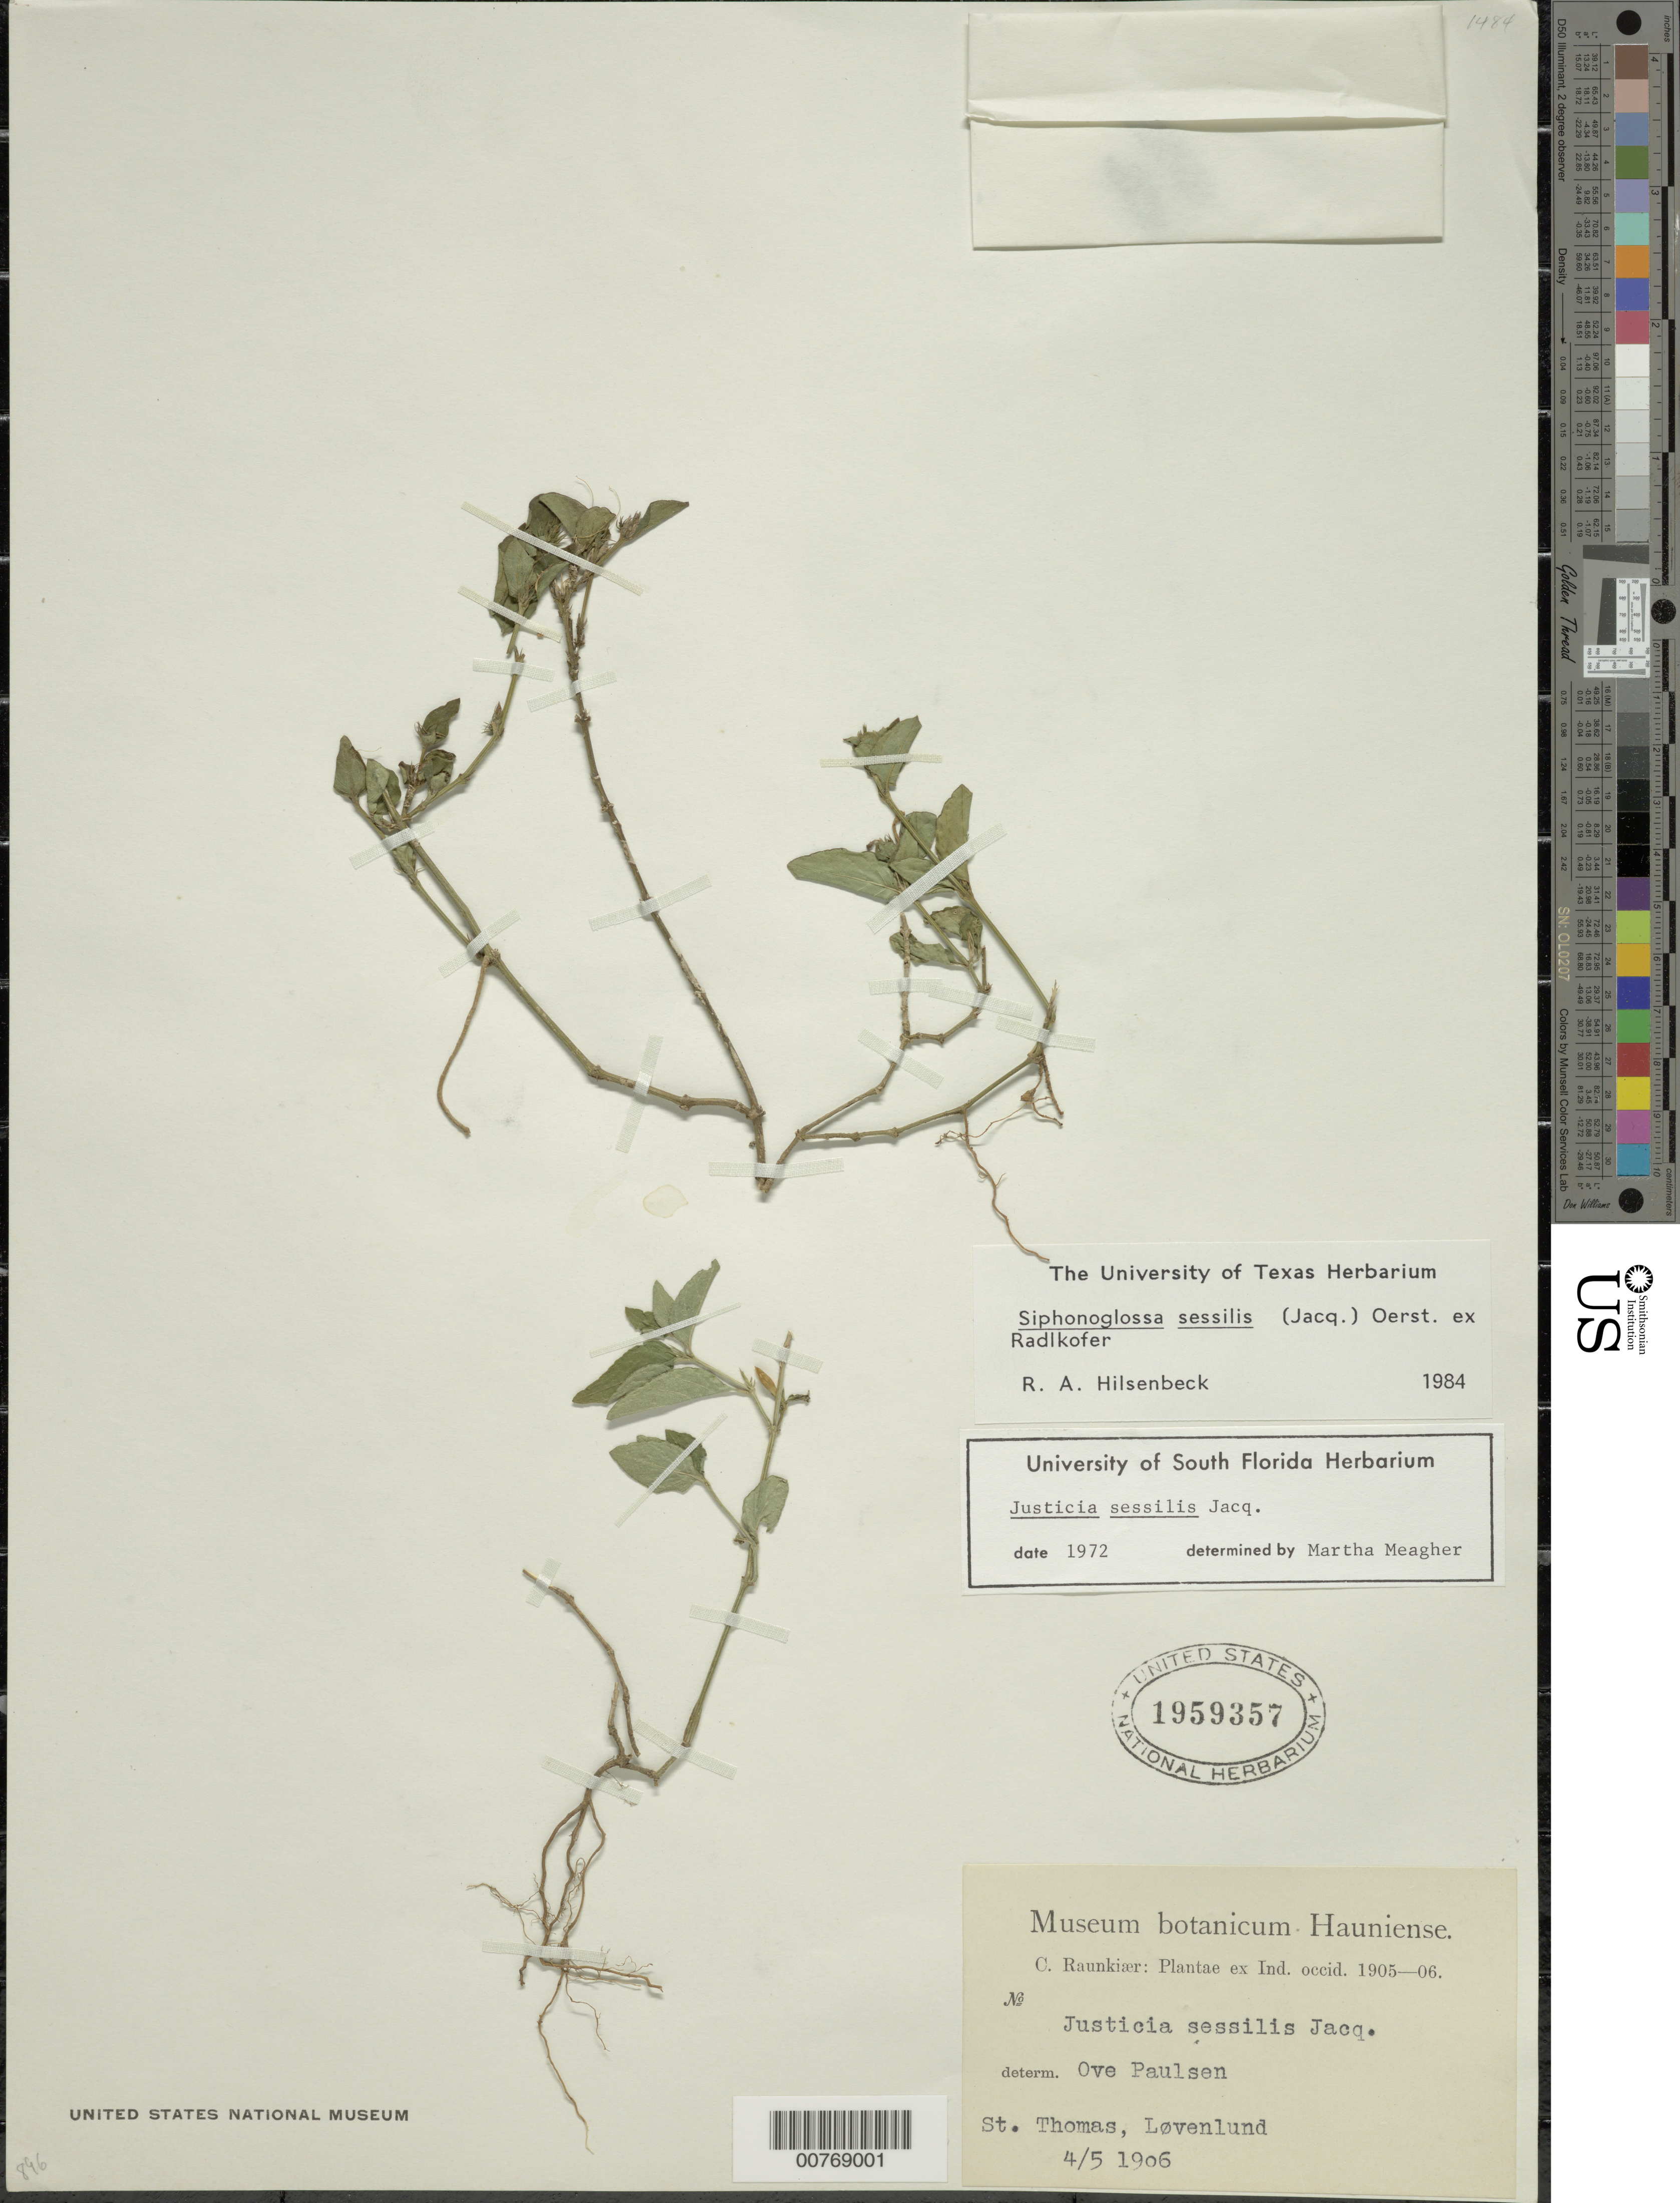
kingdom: Plantae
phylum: Tracheophyta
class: Magnoliopsida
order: Lamiales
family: Acanthaceae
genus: Siphonoglossa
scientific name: Siphonoglossa sessilis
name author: (Jacq.) D.N. Gibson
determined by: Acevedo-Rodríguez, P., (BOT), Smithsonian Institution - National Museum of Natural History (UNITED STATES)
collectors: C. Raunkiær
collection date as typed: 04 May 1906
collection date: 1906-05-04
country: U.S. Virgin Islands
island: St. Thomas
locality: Lovenlund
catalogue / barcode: US 1959357